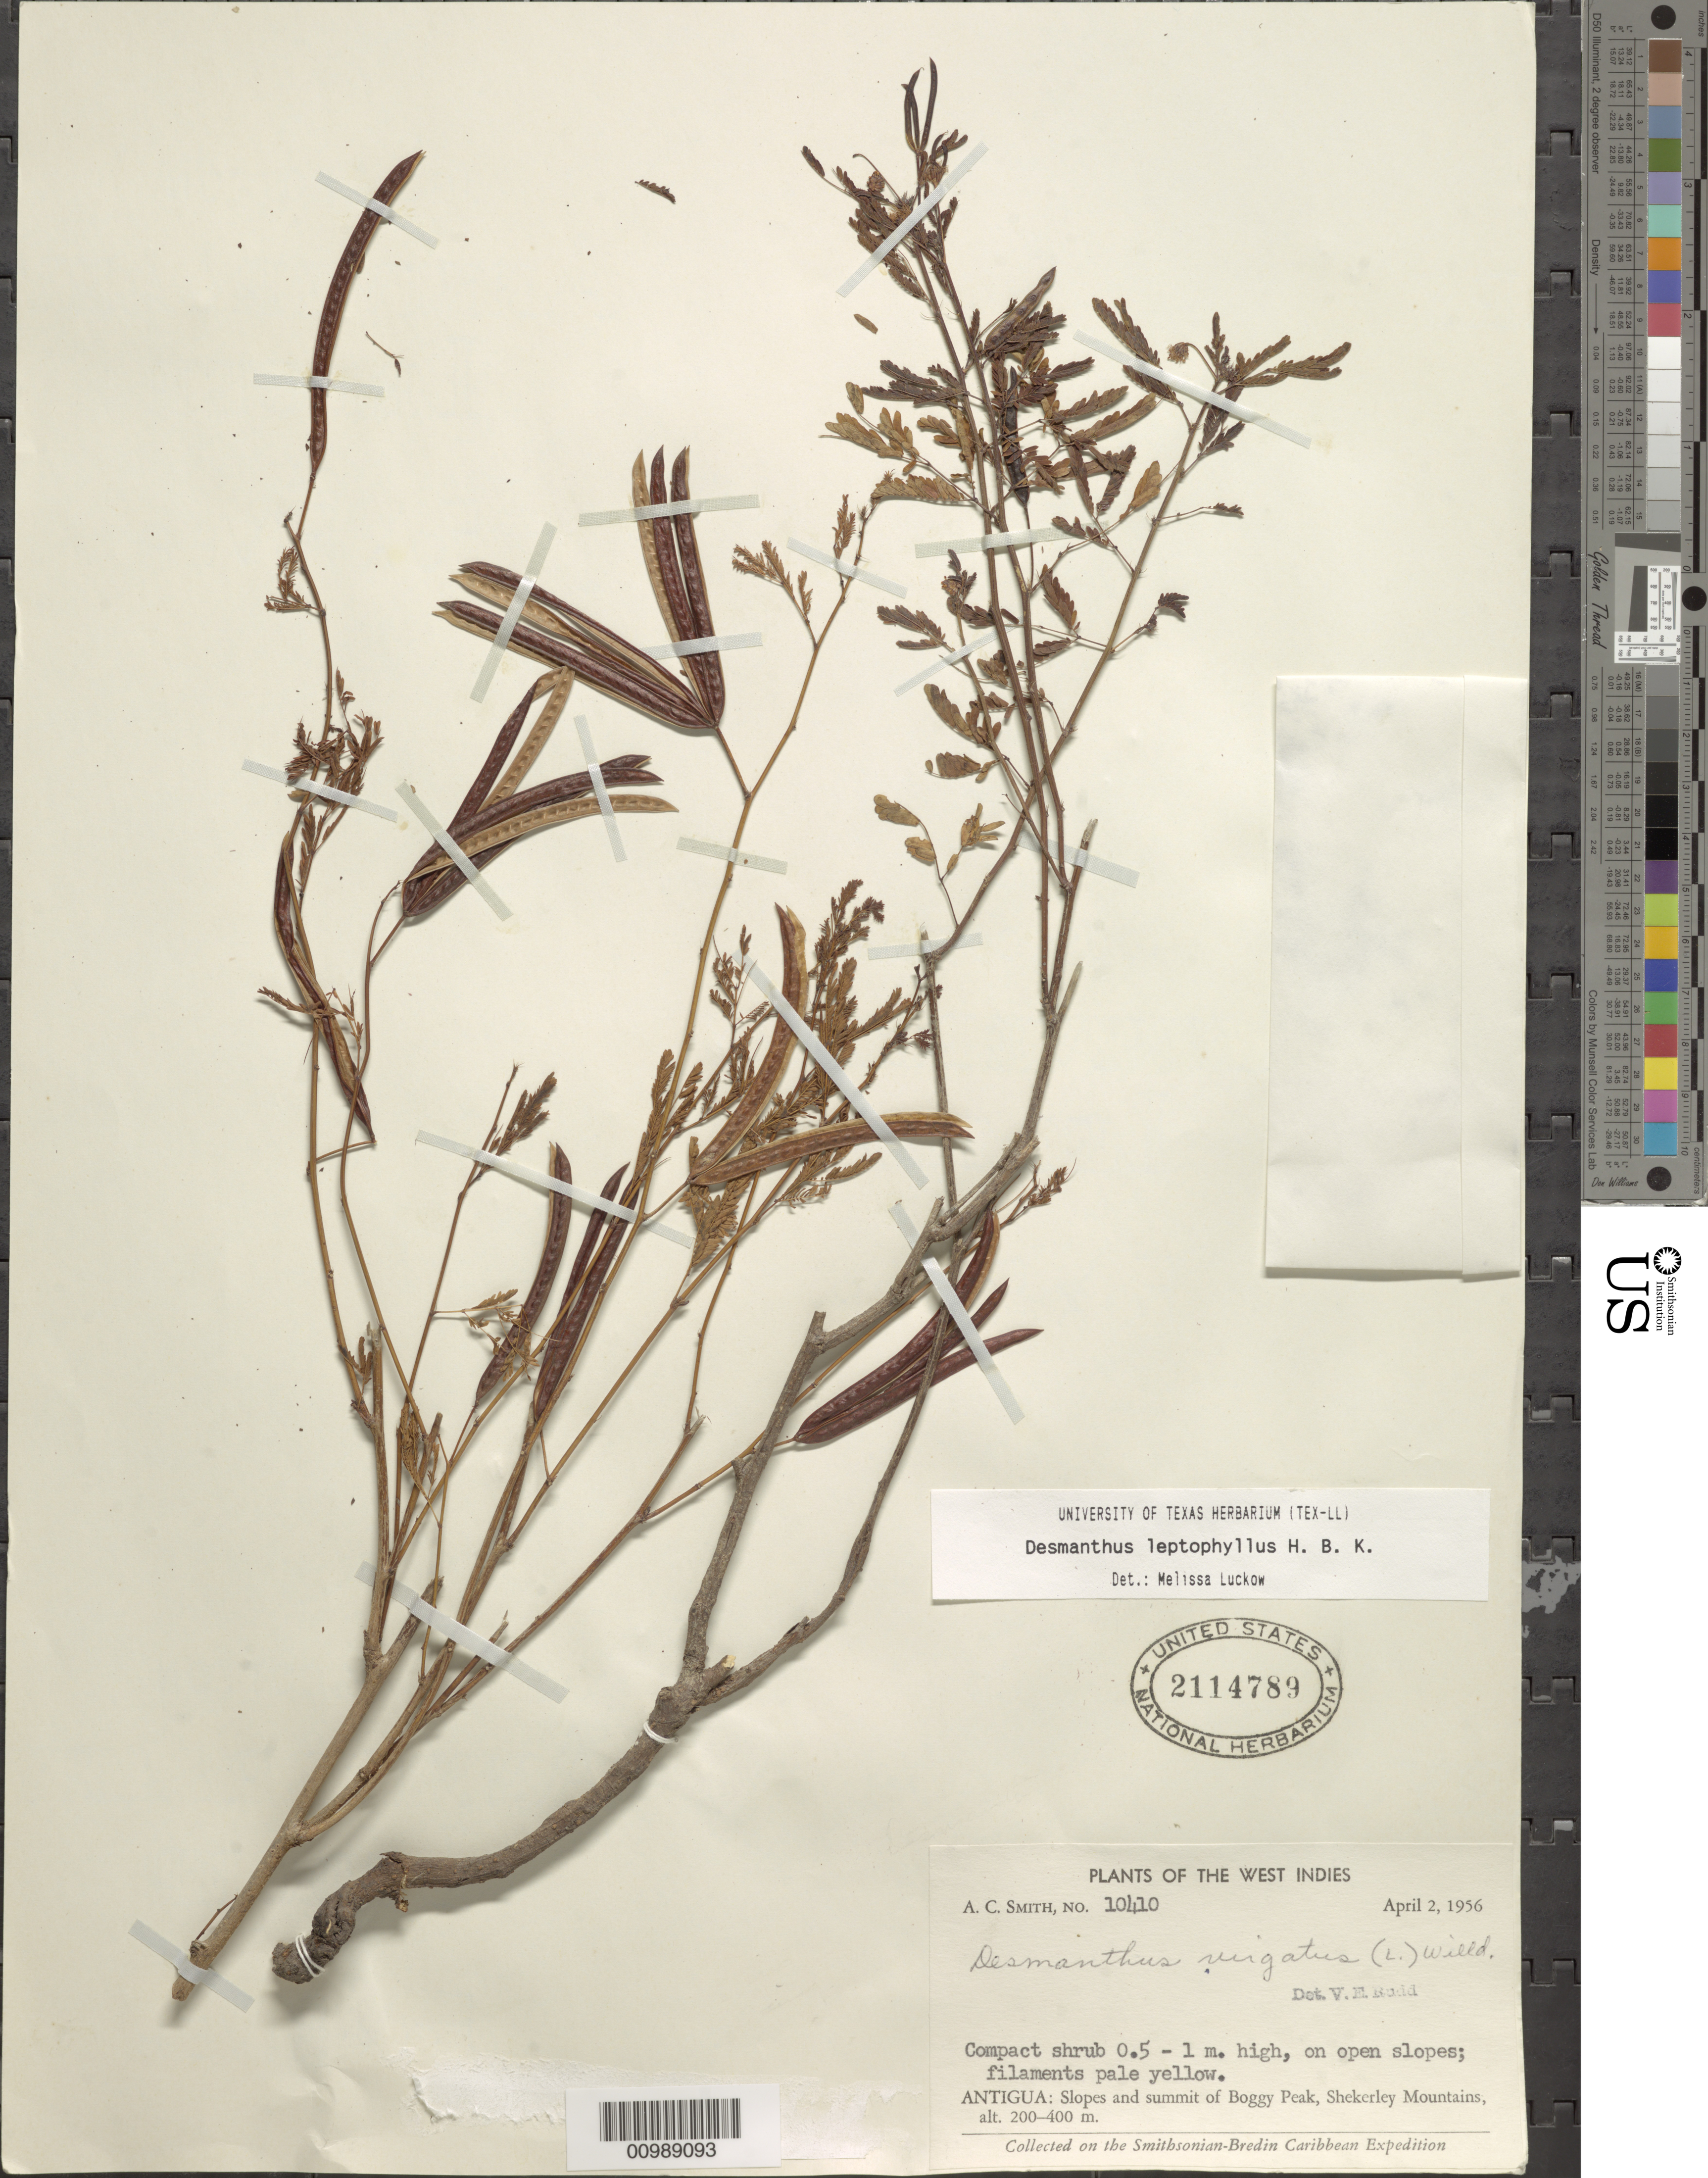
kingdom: Plantae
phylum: Tracheophyta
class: Magnoliopsida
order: Fabales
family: Fabaceae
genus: Desmanthus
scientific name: Desmanthus leptophyllus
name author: Kunth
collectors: A. C. Smith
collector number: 10410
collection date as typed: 02 Apr 1956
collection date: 1956-04-02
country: Antigua and Barbuda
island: Antigua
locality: Slopes and summit of Boggy Peak, Shekerley Mountains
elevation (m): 200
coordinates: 0 N, 0 E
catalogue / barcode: US 2114789